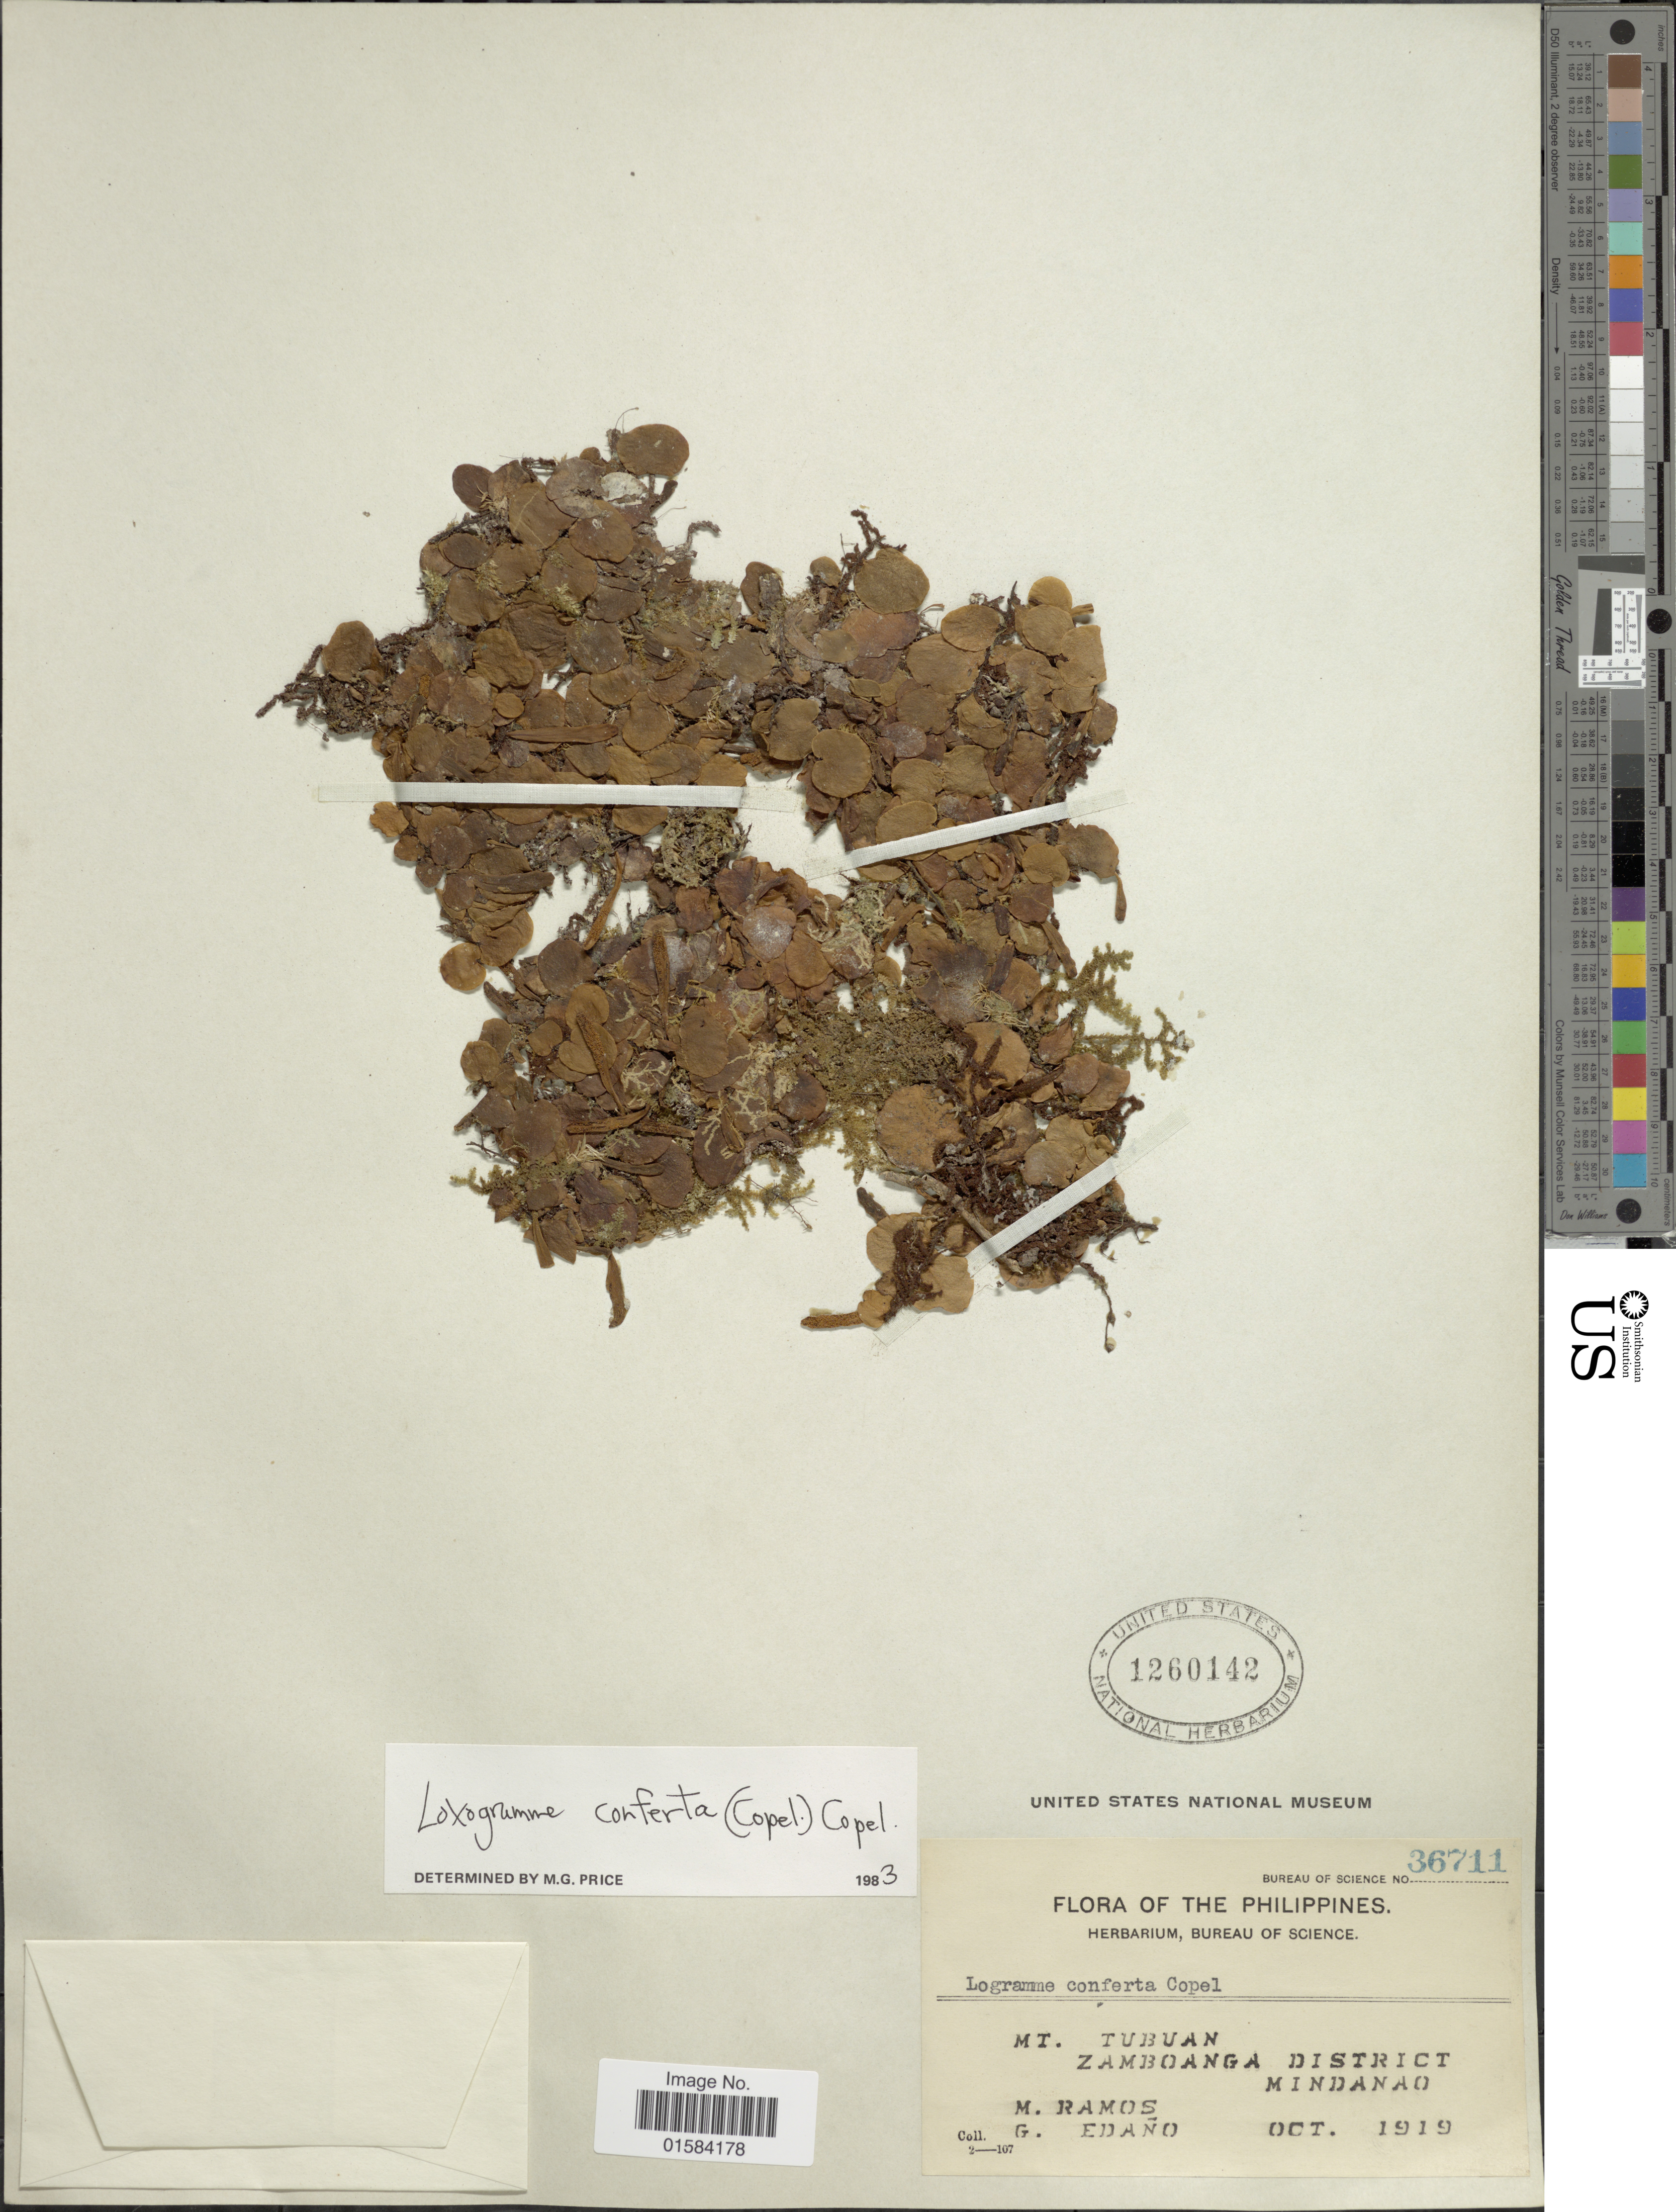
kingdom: Plantae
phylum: Tracheophyta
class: Polypodiopsida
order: Polypodiales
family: Polypodiaceae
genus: Loxogramme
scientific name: Loxogramme conferta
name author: (Copel.) Copel.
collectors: M. Ramos & G. Edaño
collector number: Bureau of Science 36711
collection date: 1919-10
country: Philippines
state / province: Zamboanga Peninsula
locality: Mt Tubuan, Zamboanga District, Mindanao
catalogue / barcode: US 1260142